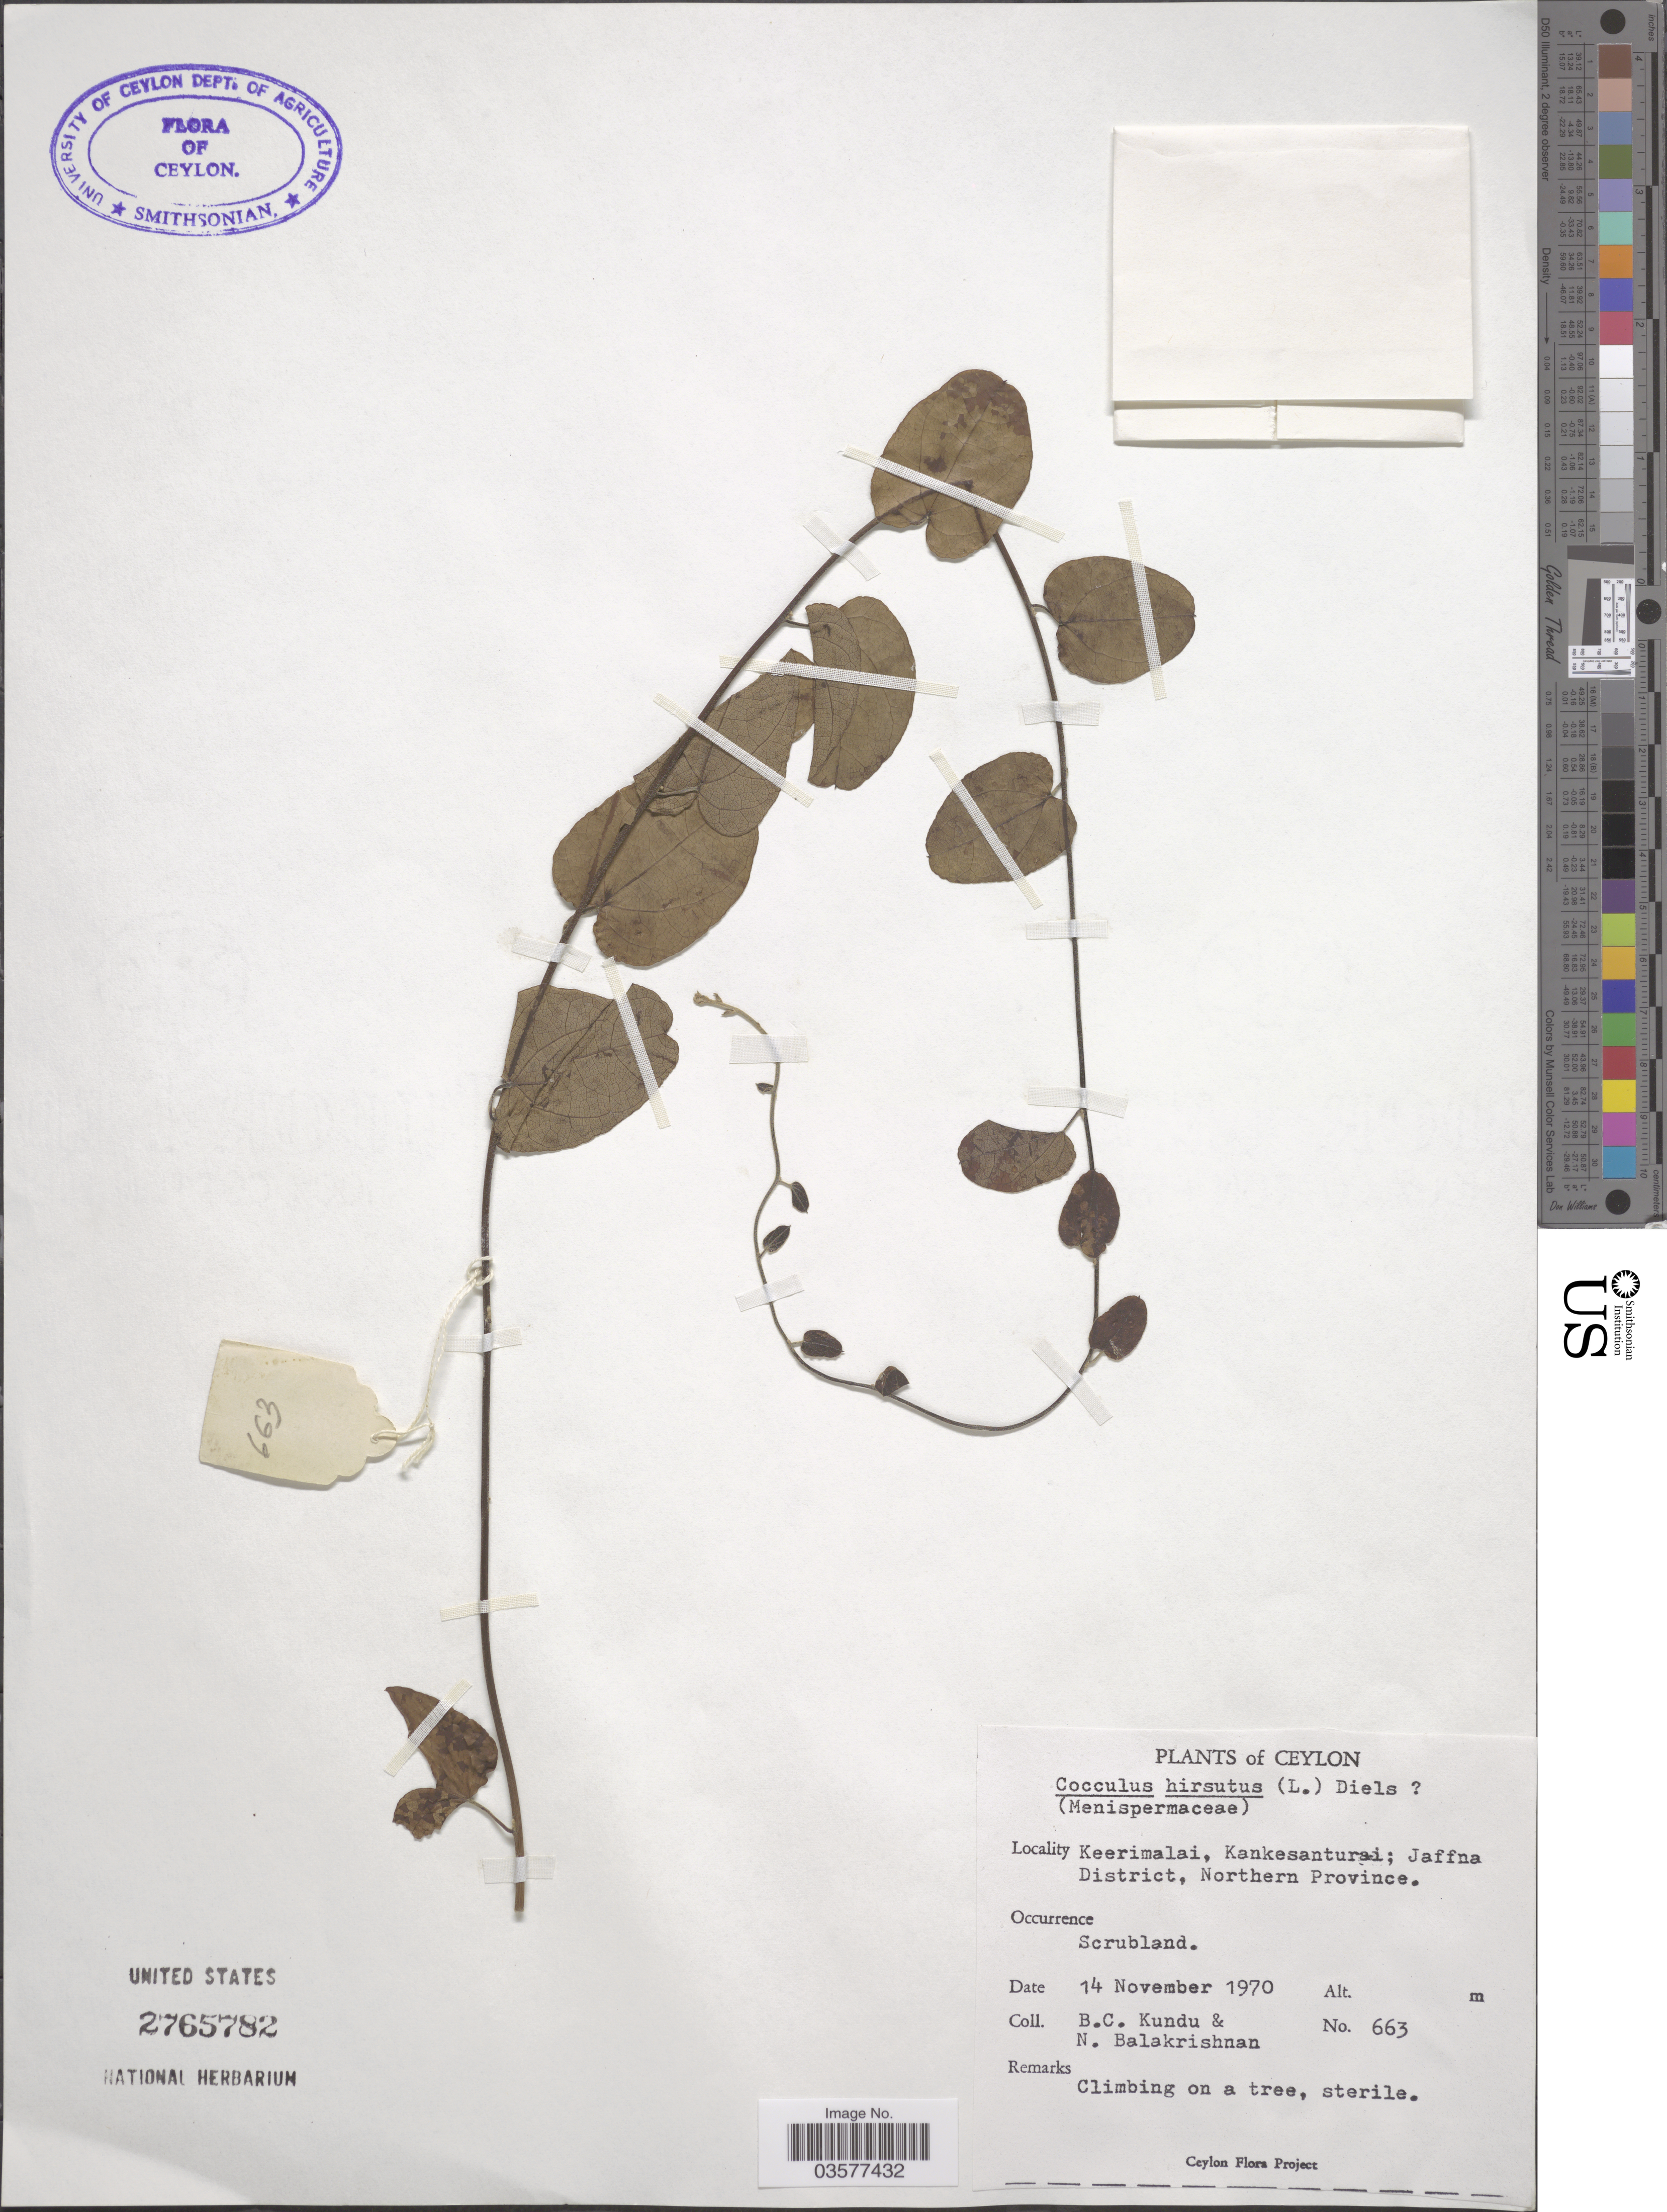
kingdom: Plantae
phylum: Tracheophyta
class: Magnoliopsida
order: Ranunculales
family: Menispermaceae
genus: Cocculus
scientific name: Cocculus hirsutus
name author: (L.) Diels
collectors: B. C. Kundu & N. Balakrishnan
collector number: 663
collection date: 1970-11-14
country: Sri Lanka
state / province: Northern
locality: Ceylon. Keerimalai, Kankesanturai; Jaffna District.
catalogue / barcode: US 2765782